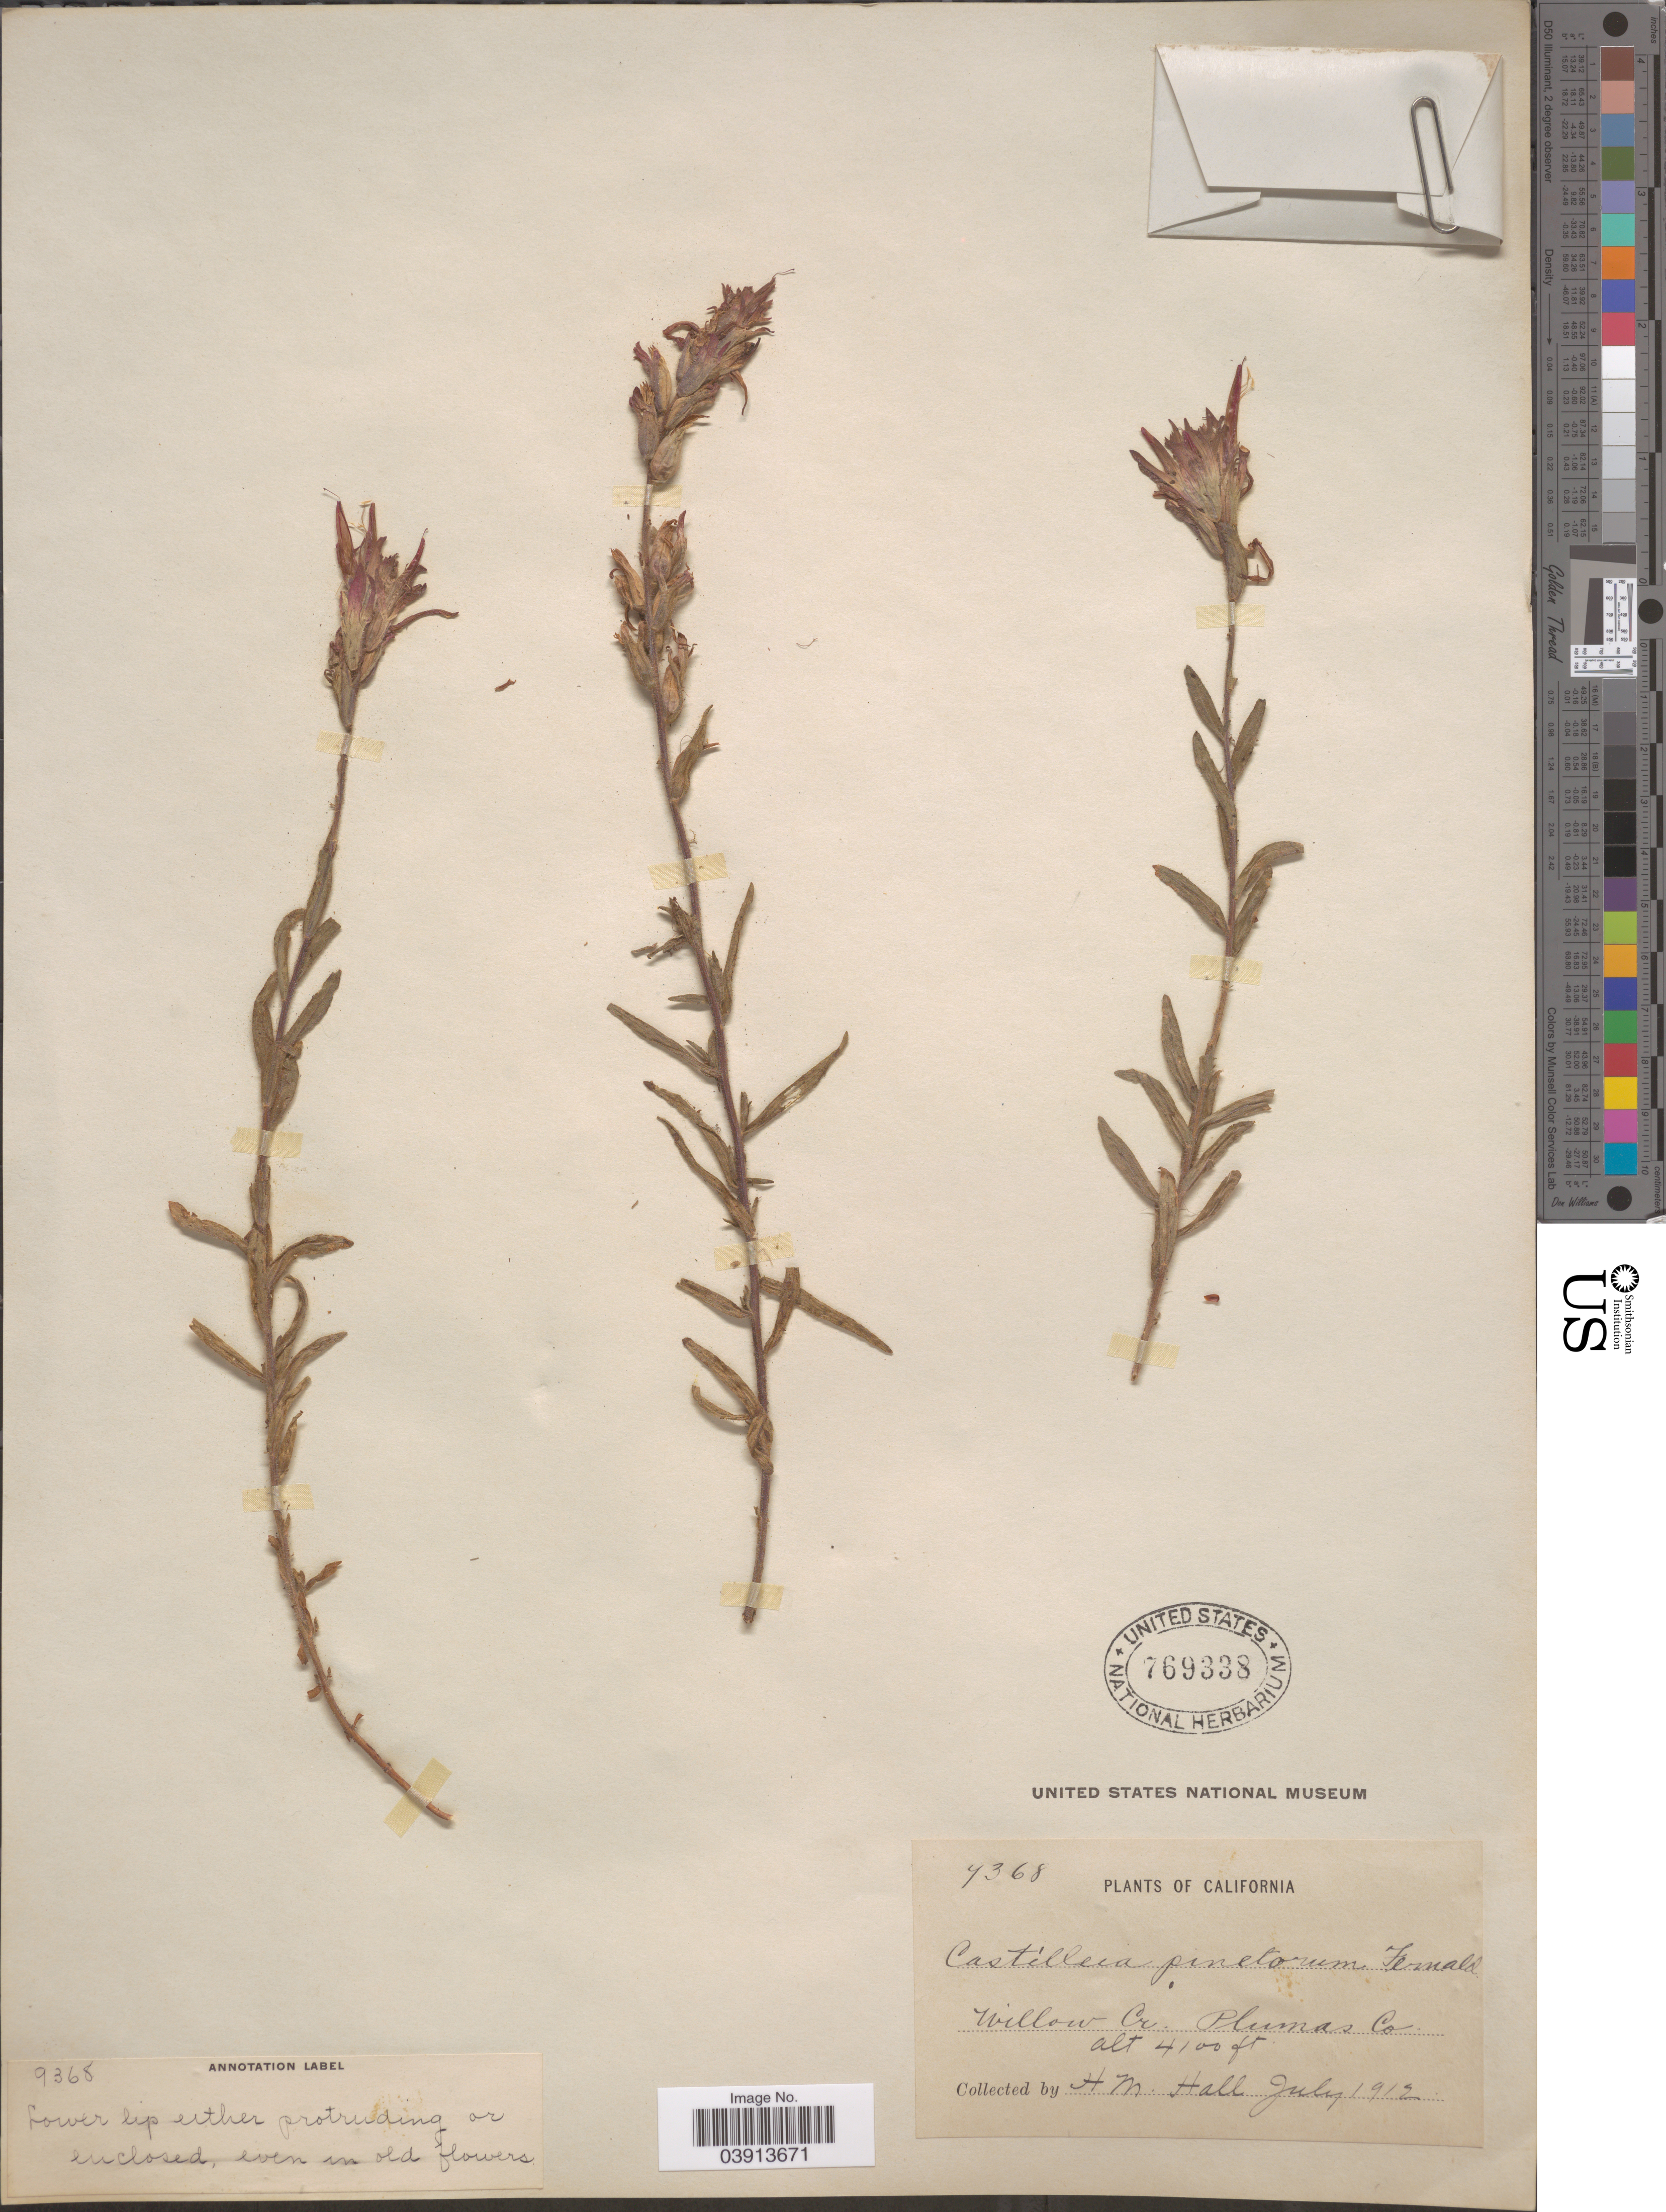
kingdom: Plantae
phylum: Tracheophyta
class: Magnoliopsida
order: Lamiales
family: Orobanchaceae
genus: Castilleja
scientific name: Castilleja pinetorum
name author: Fernald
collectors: H. M. Hall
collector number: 4368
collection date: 1912-07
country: United States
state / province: California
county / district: Plumas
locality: Willow Cr. Plumas Co.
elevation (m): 1250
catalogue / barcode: US 769338